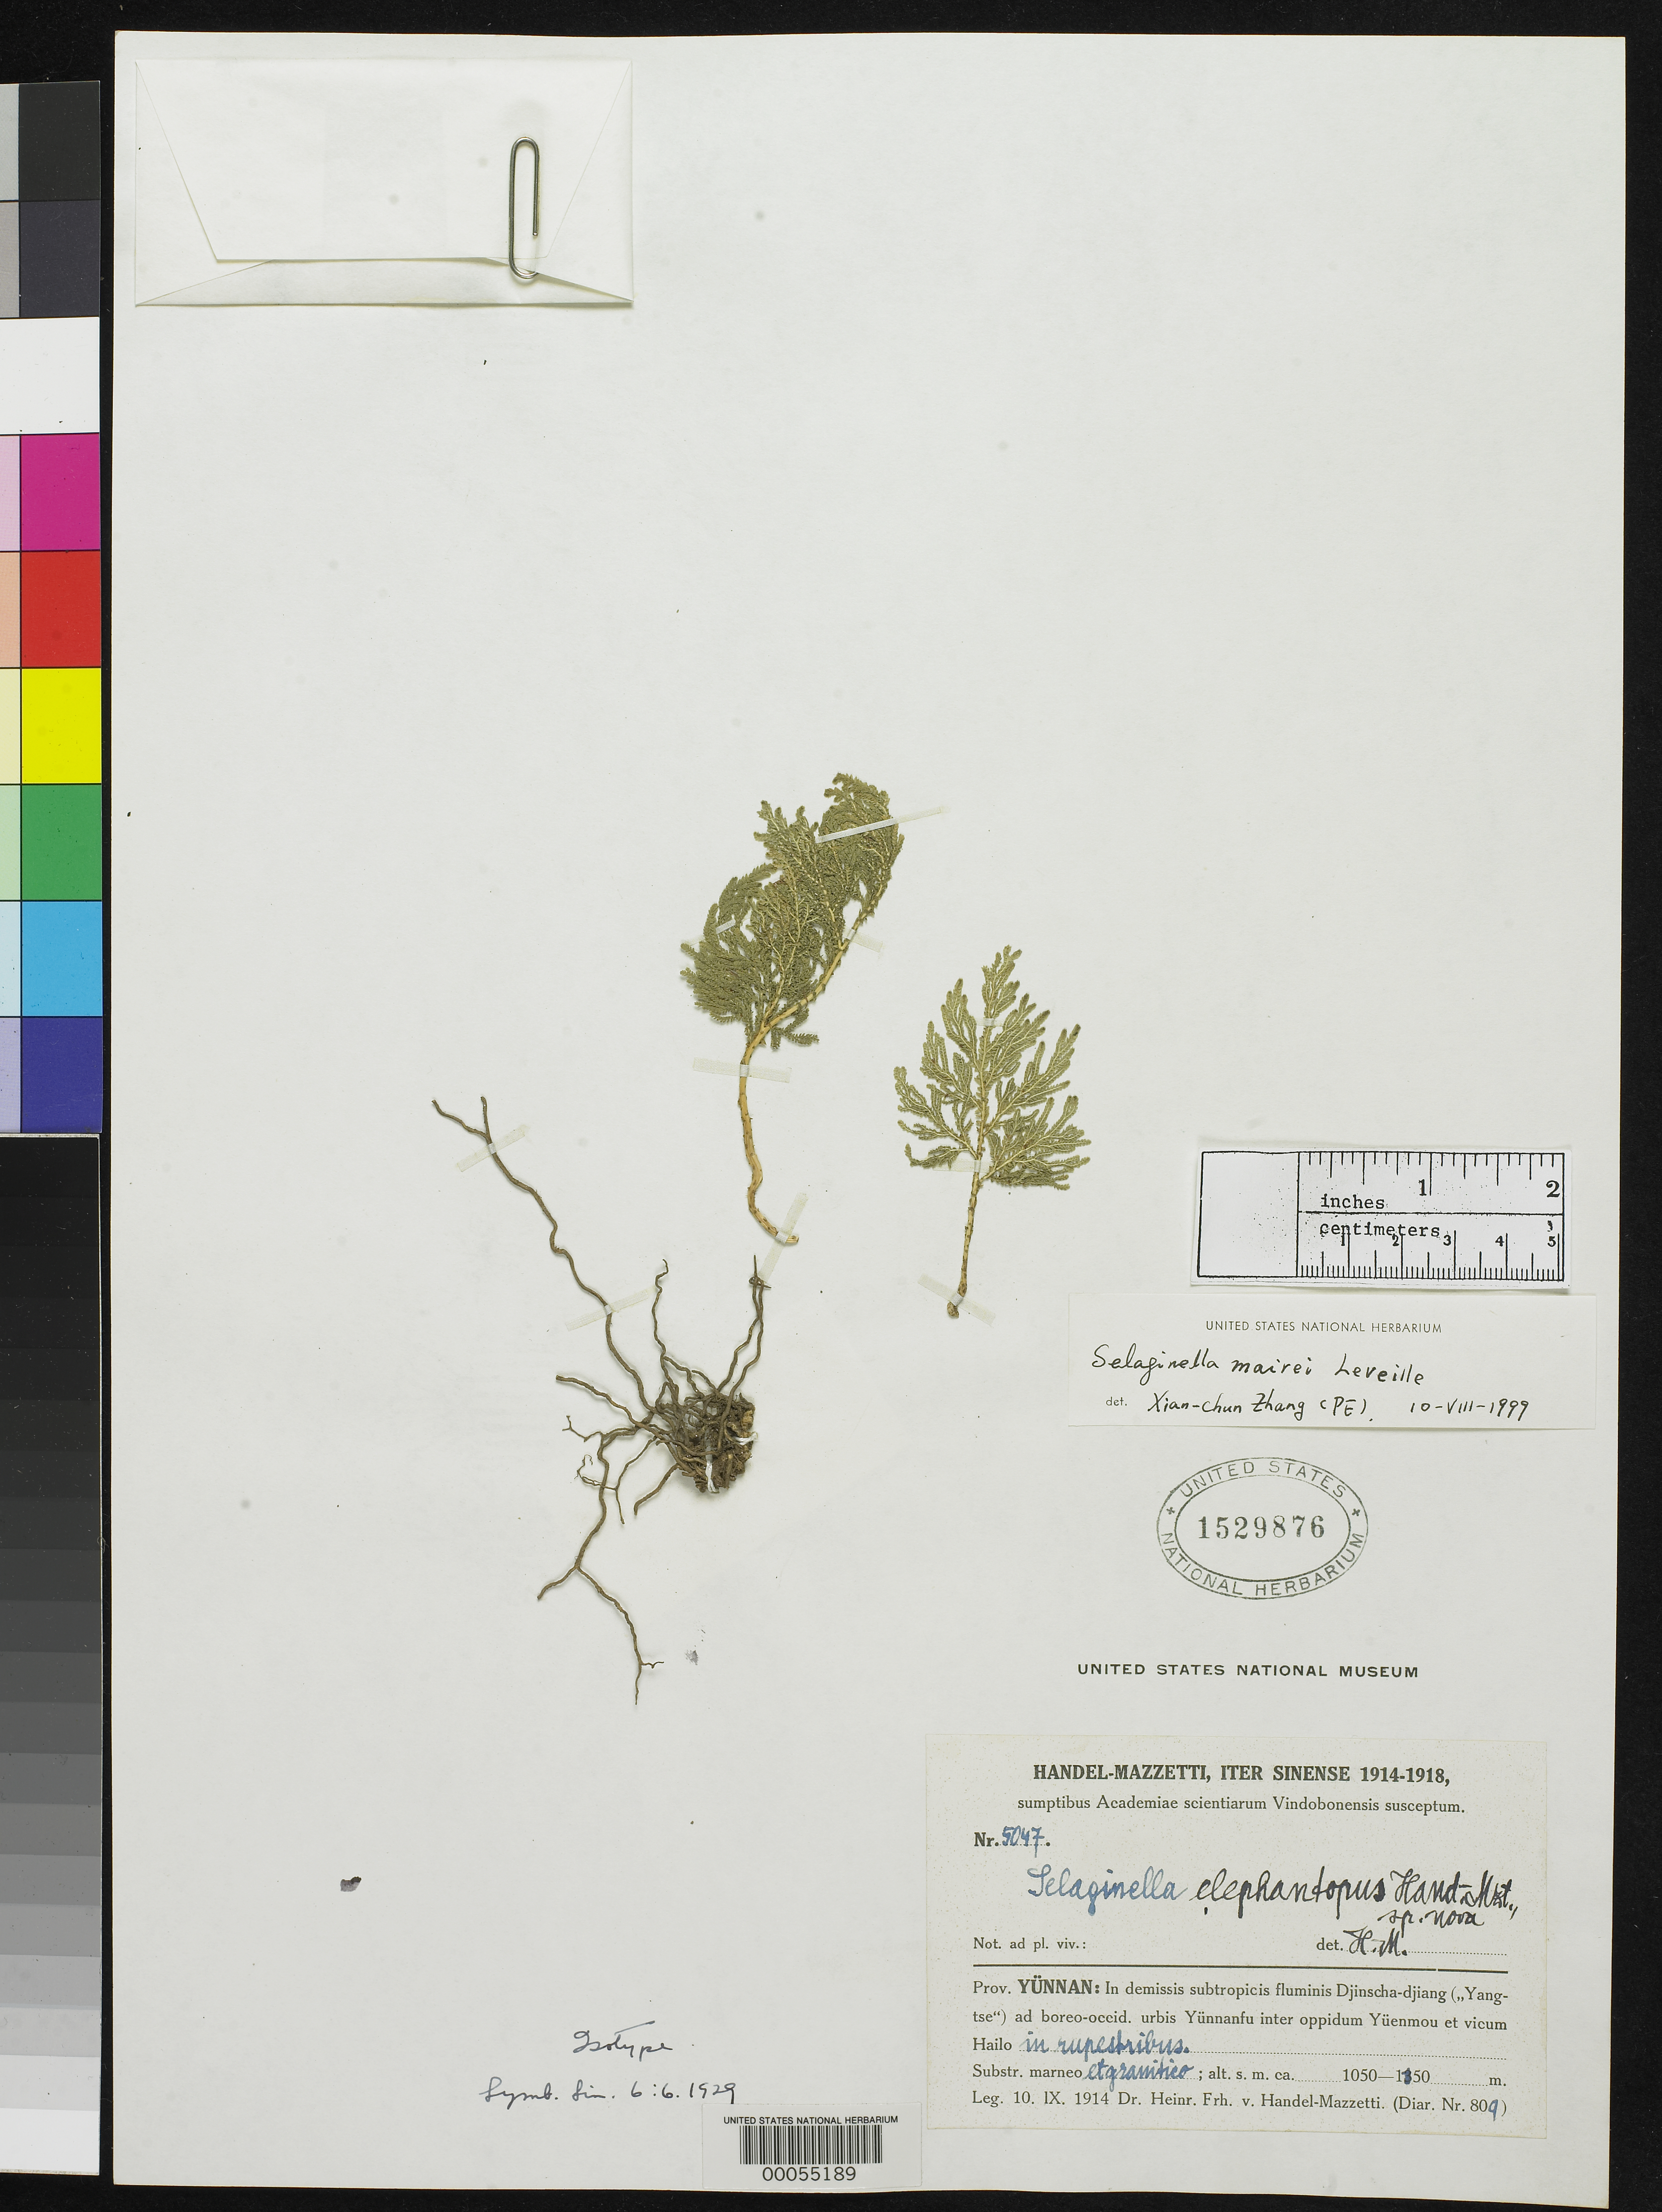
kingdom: Plantae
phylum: Tracheophyta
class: Lycopodiopsida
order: Selaginellales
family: Selaginellaceae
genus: Selaginella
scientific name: Selaginella elephantopus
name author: Hand.-Mazz.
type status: Type Collection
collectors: H. Handel-Mazzetti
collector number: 5047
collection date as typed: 10 Sep 1914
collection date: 1914-09-10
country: China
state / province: Yunnan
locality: Fluminus Djinscha-djiang, Yangtse, Yunnanfu inter oppidum Yuenmou et vicum Hailo. [Djinscha-djiang River, Yangtse, Yunnanfu between town of Yuenmou and village of Hailo.]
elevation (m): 1050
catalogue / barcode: US 1529876